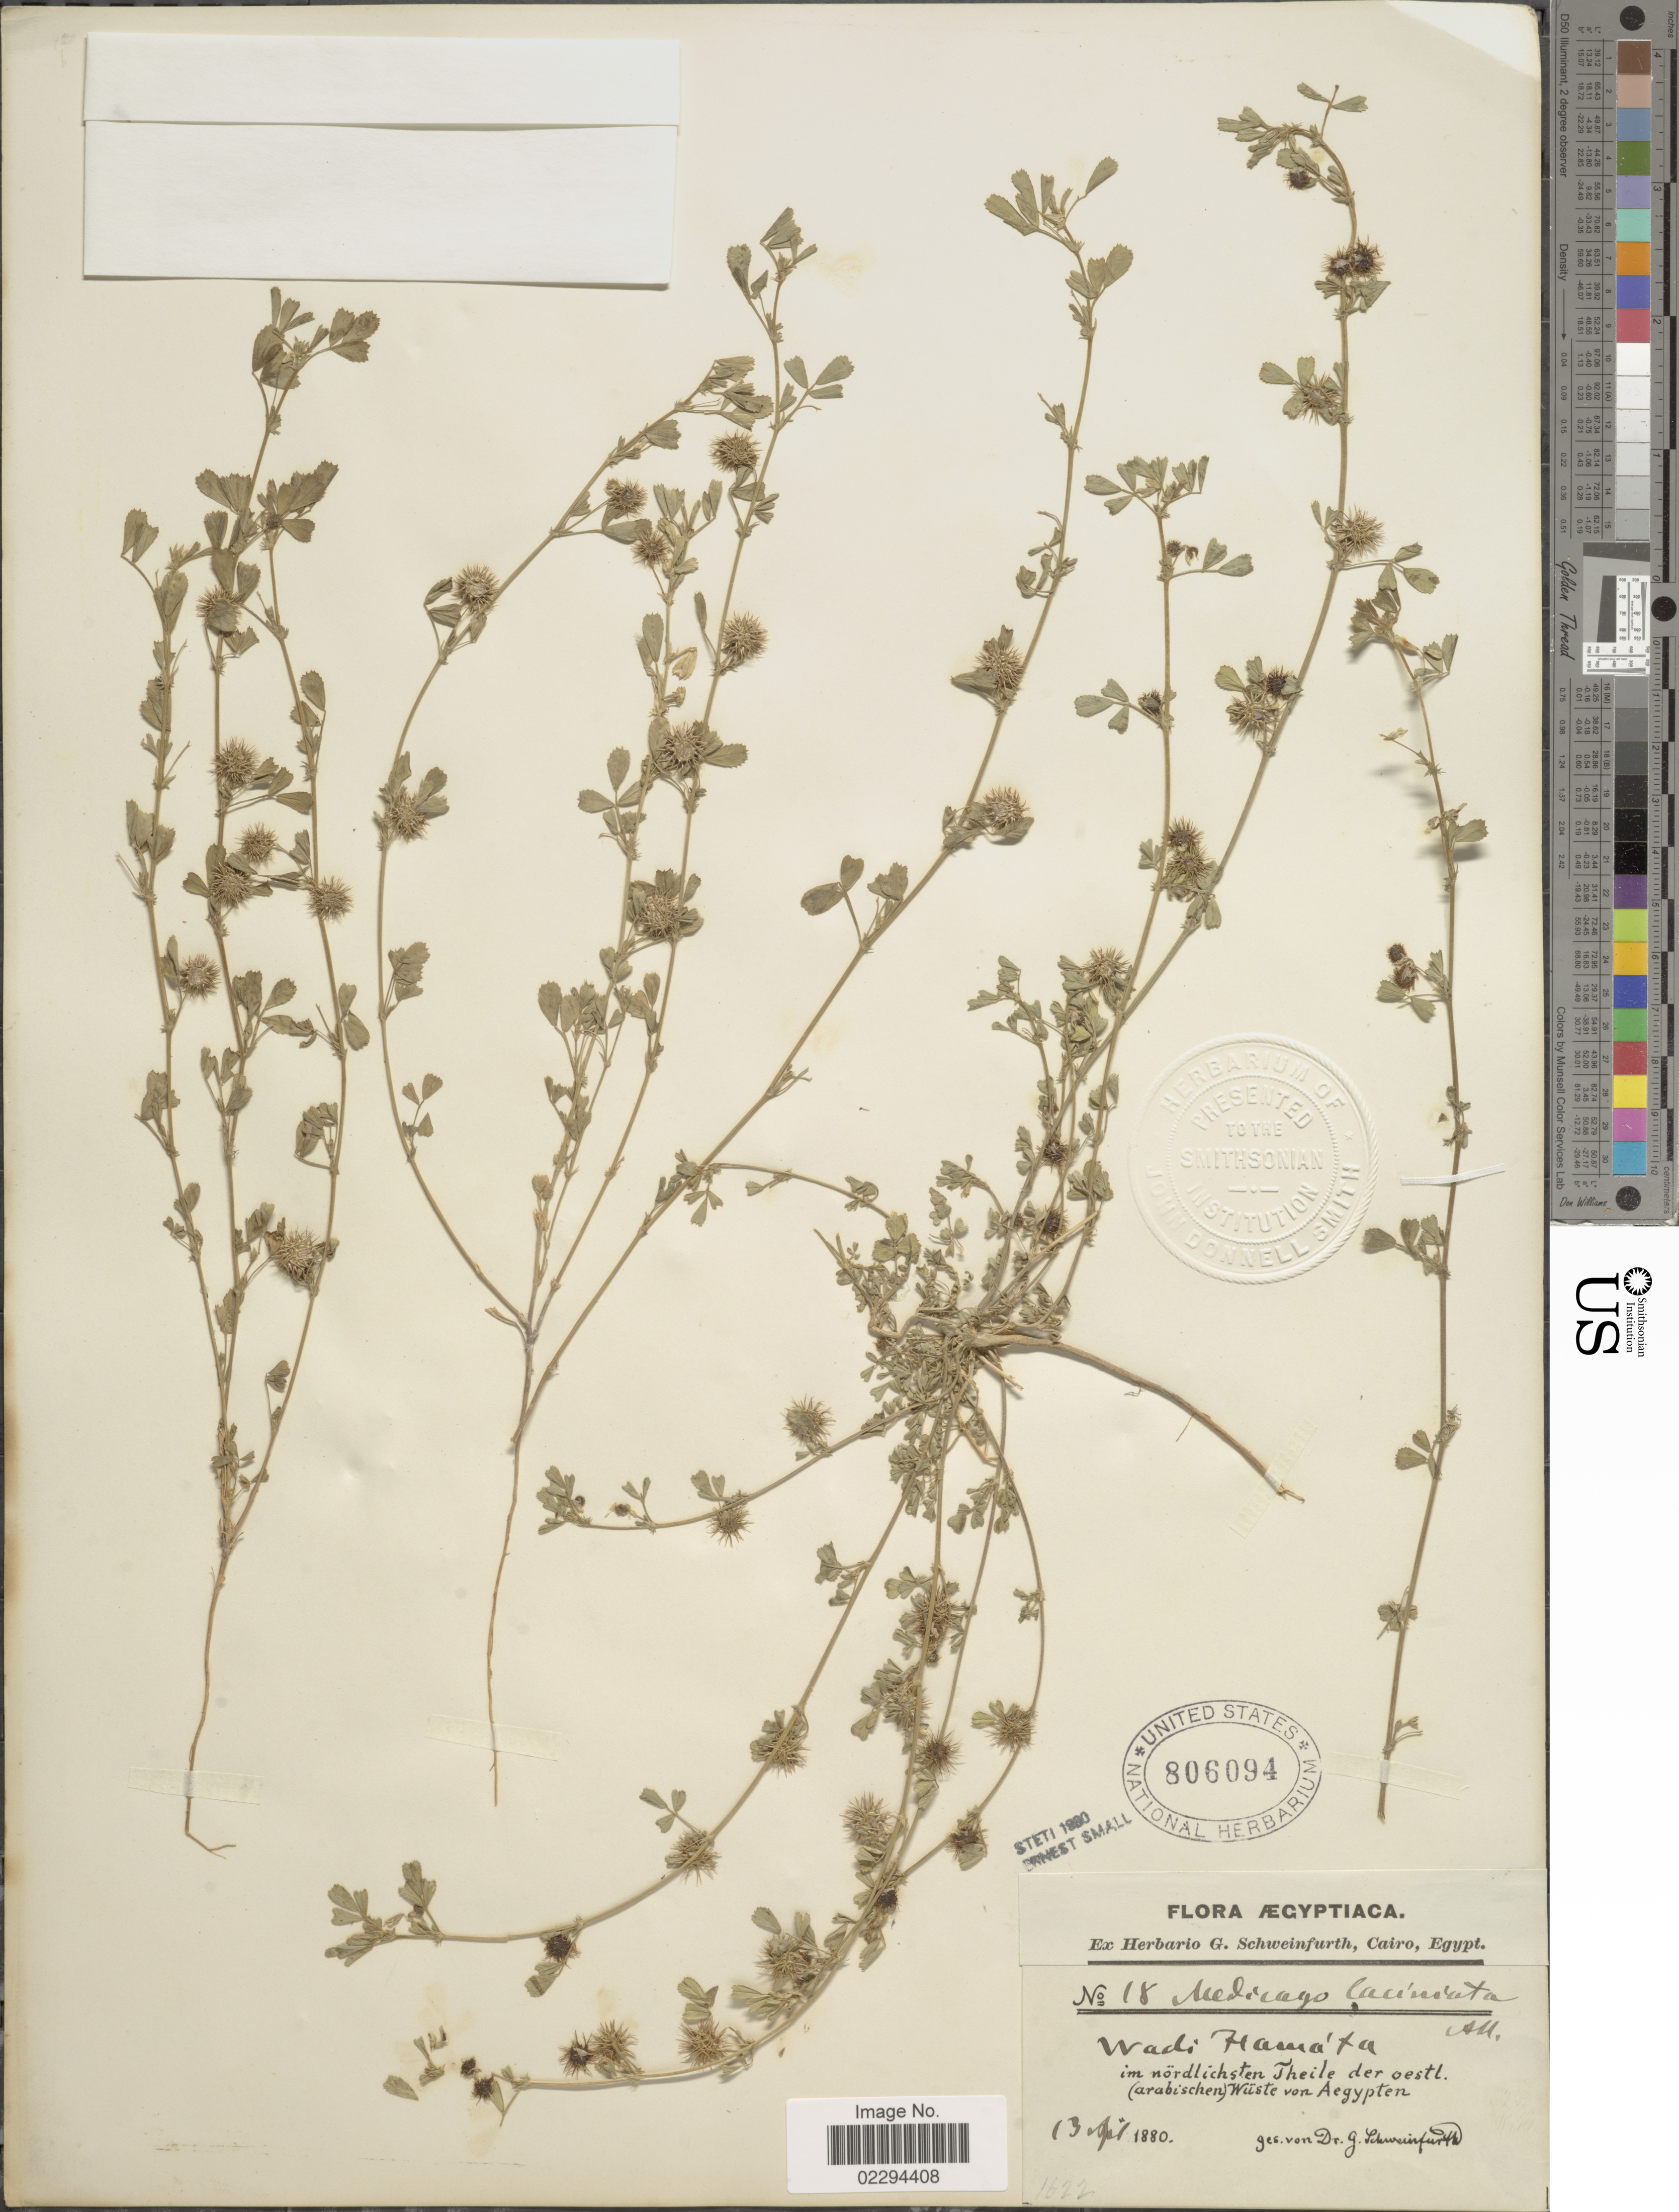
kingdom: Plantae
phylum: Tracheophyta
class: Magnoliopsida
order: Fabales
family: Fabaceae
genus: Medicago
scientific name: Medicago laciniata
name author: (L.) Mill.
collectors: G. A. Schweinfurth (herbarium)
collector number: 18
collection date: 1880-04-13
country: Egypt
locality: Wadi Hama'ta. im nördlichsten Theile der oestl. (arabischen) Wüste von Aegypten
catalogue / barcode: US 806094